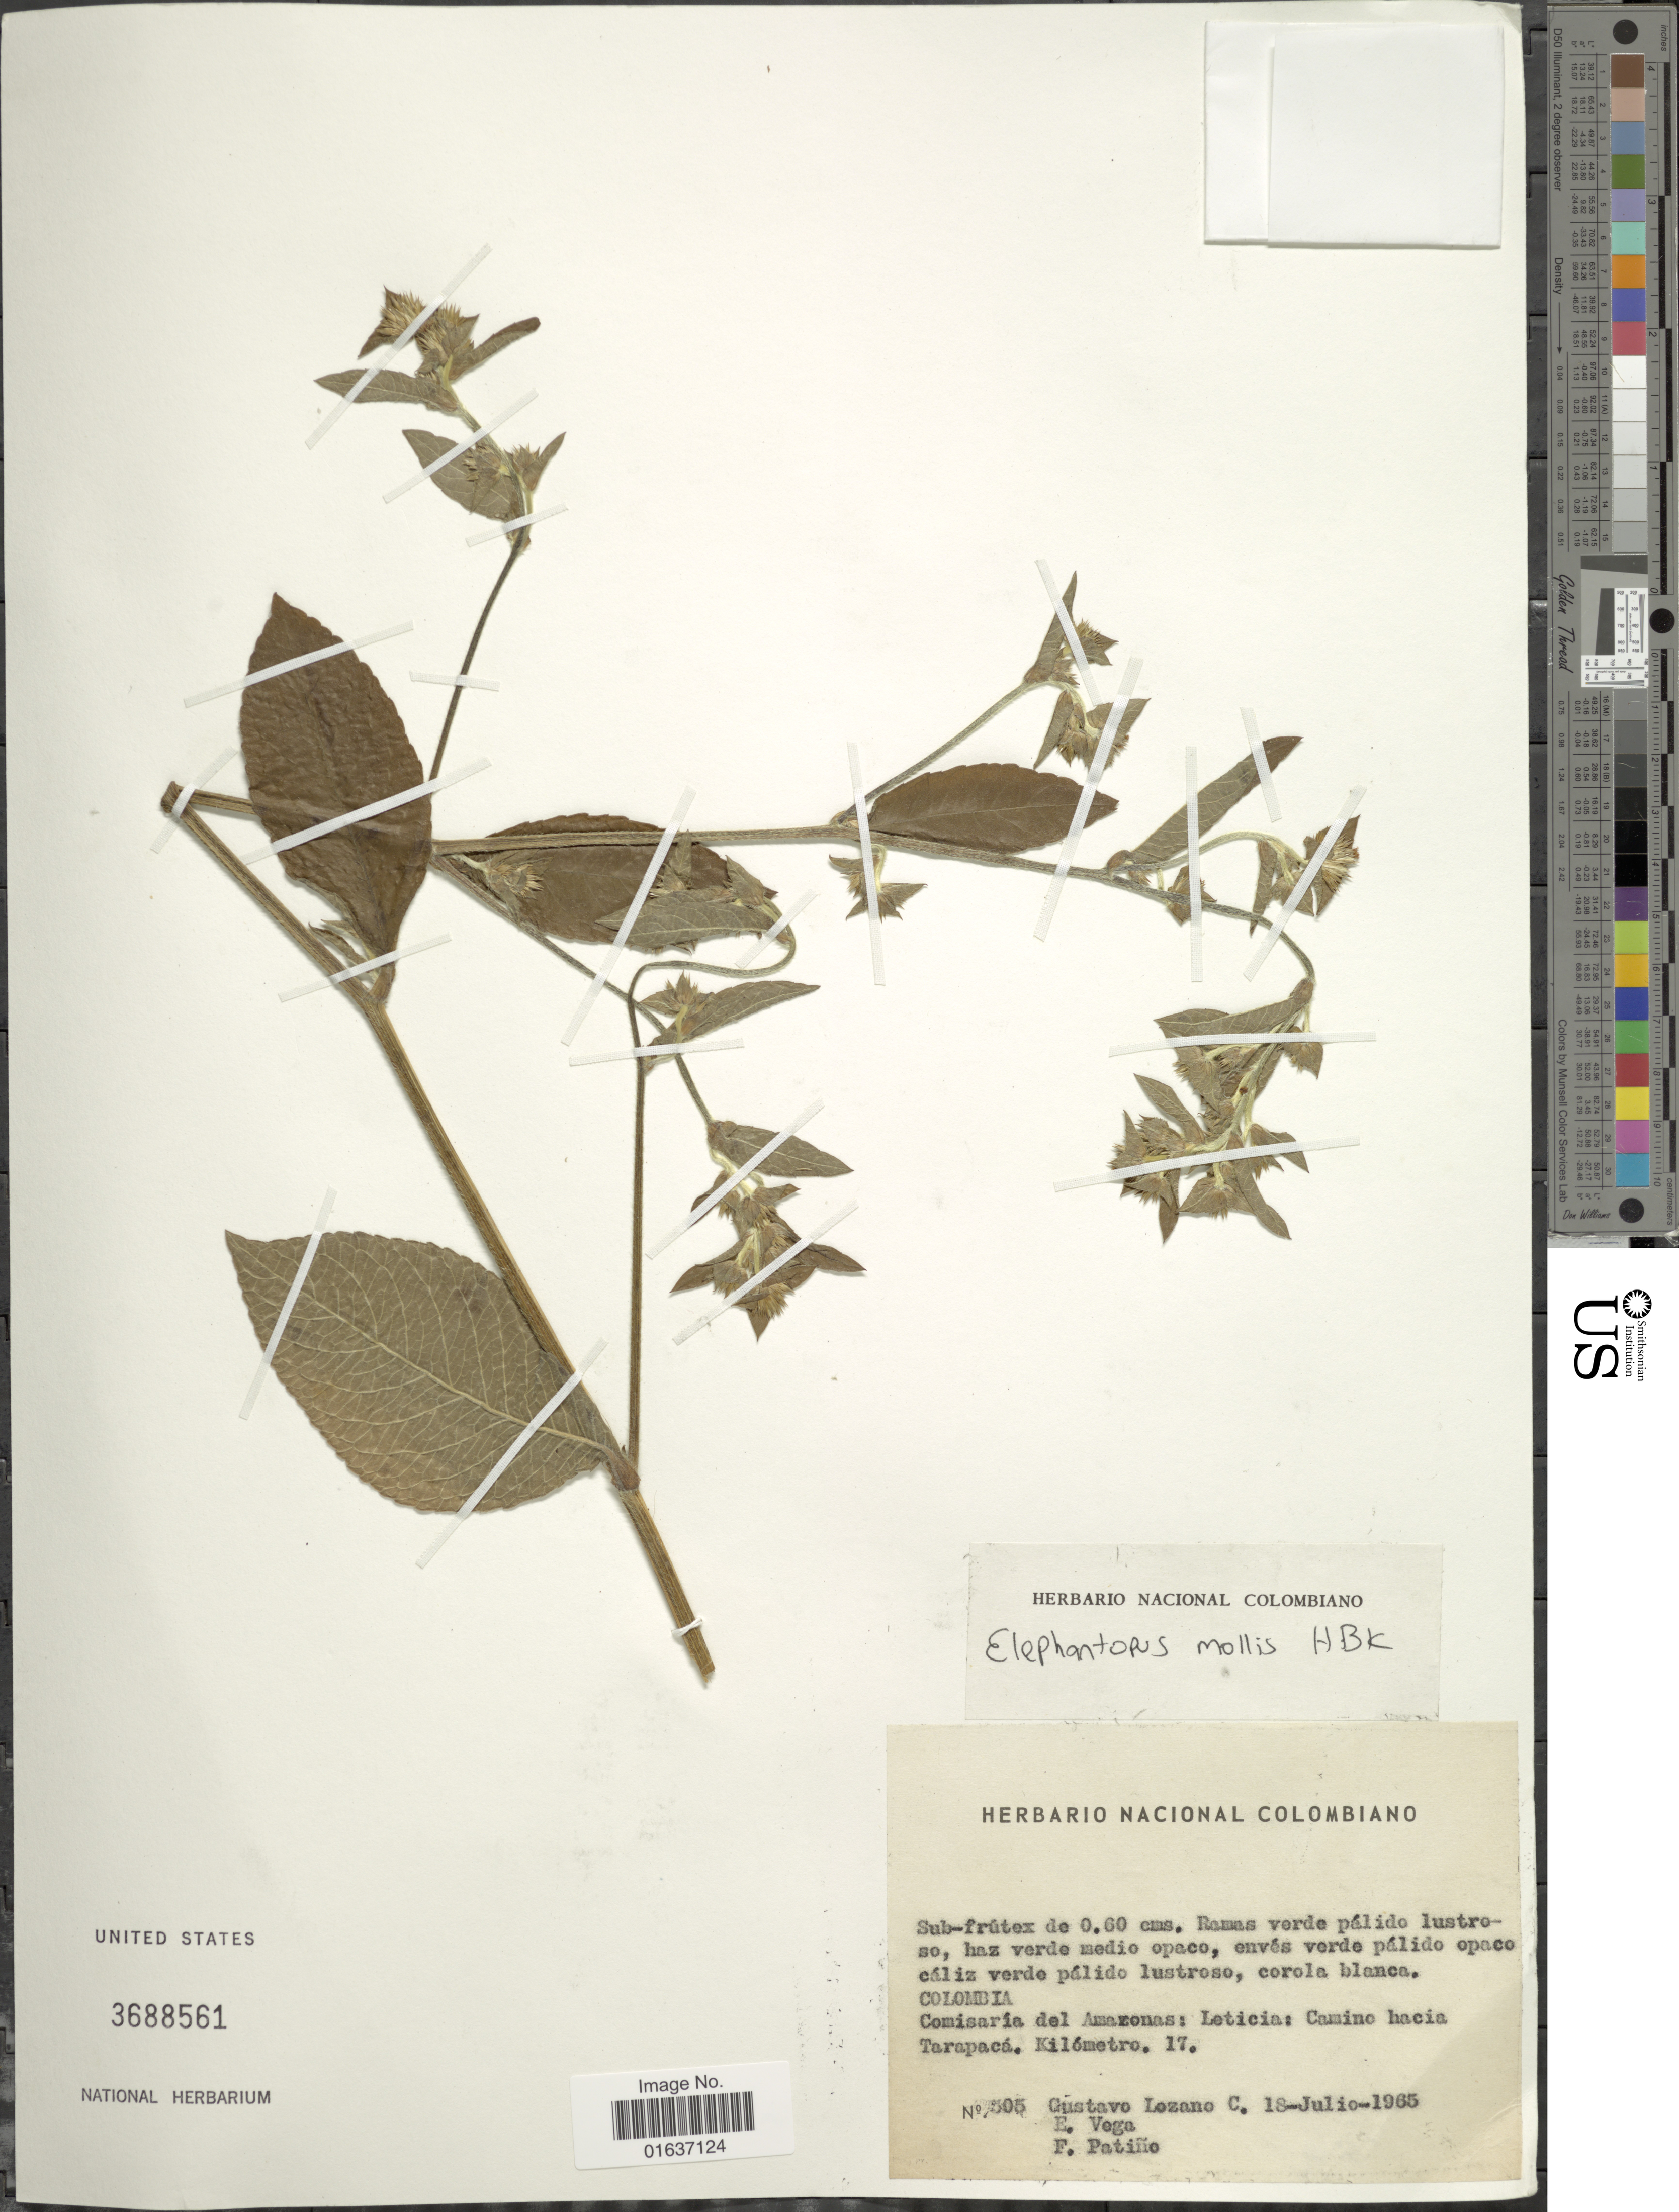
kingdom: Plantae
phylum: Tracheophyta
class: Magnoliopsida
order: Asterales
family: Asteraceae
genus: Elephantopus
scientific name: Elephantopus mollis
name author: Kunth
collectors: G. Lozano-Contreras, E. Vega & F. Patino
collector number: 505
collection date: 1965-07-18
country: Colombia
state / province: Amazônas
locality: Comisaría del Amazonas: Leticia: camino hacia Tarapacá, kilómetro. 17.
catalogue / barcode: US 3688561